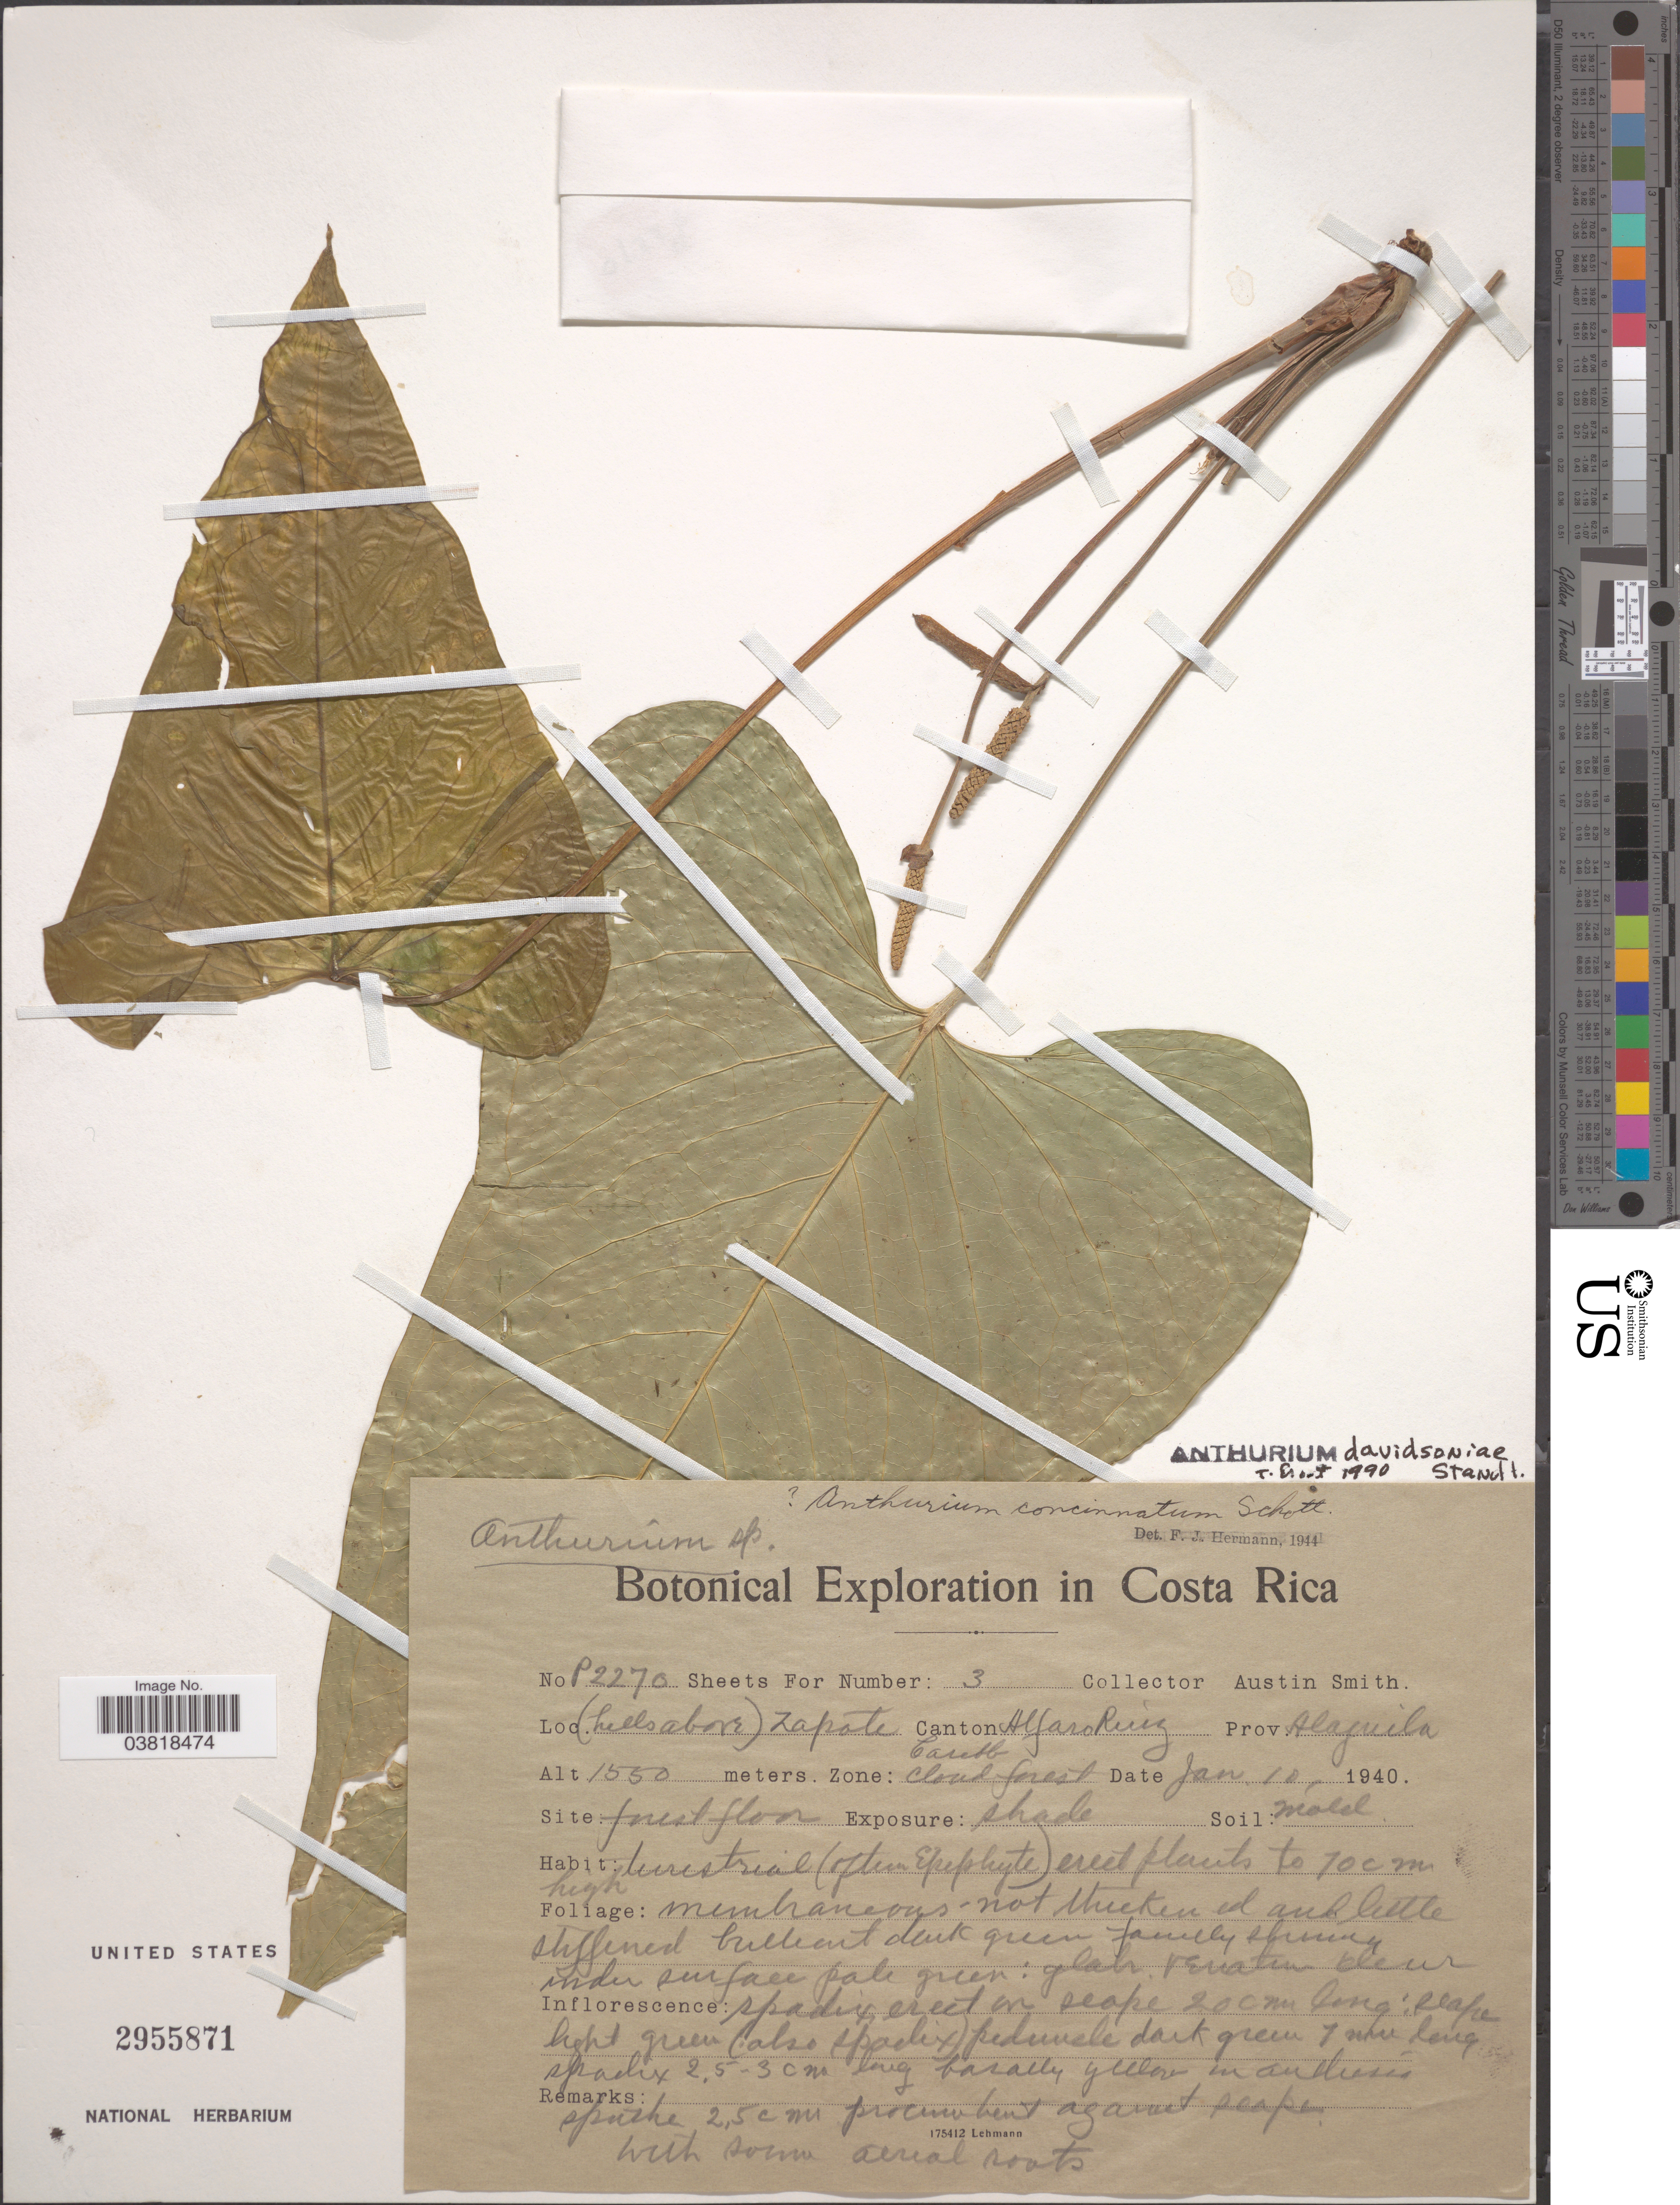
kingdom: Plantae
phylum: Tracheophyta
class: Liliopsida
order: Alismatales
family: Araceae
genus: Anthurium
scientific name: Anthurium davidsoniae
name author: Standl.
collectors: Aust P. Smith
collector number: P2270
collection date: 1940-01-10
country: Costa Rica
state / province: Alajuela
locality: Zapote. Canton Alfaro Ruiz. Zone: cloud forest.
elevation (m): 1550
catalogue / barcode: US 2955871